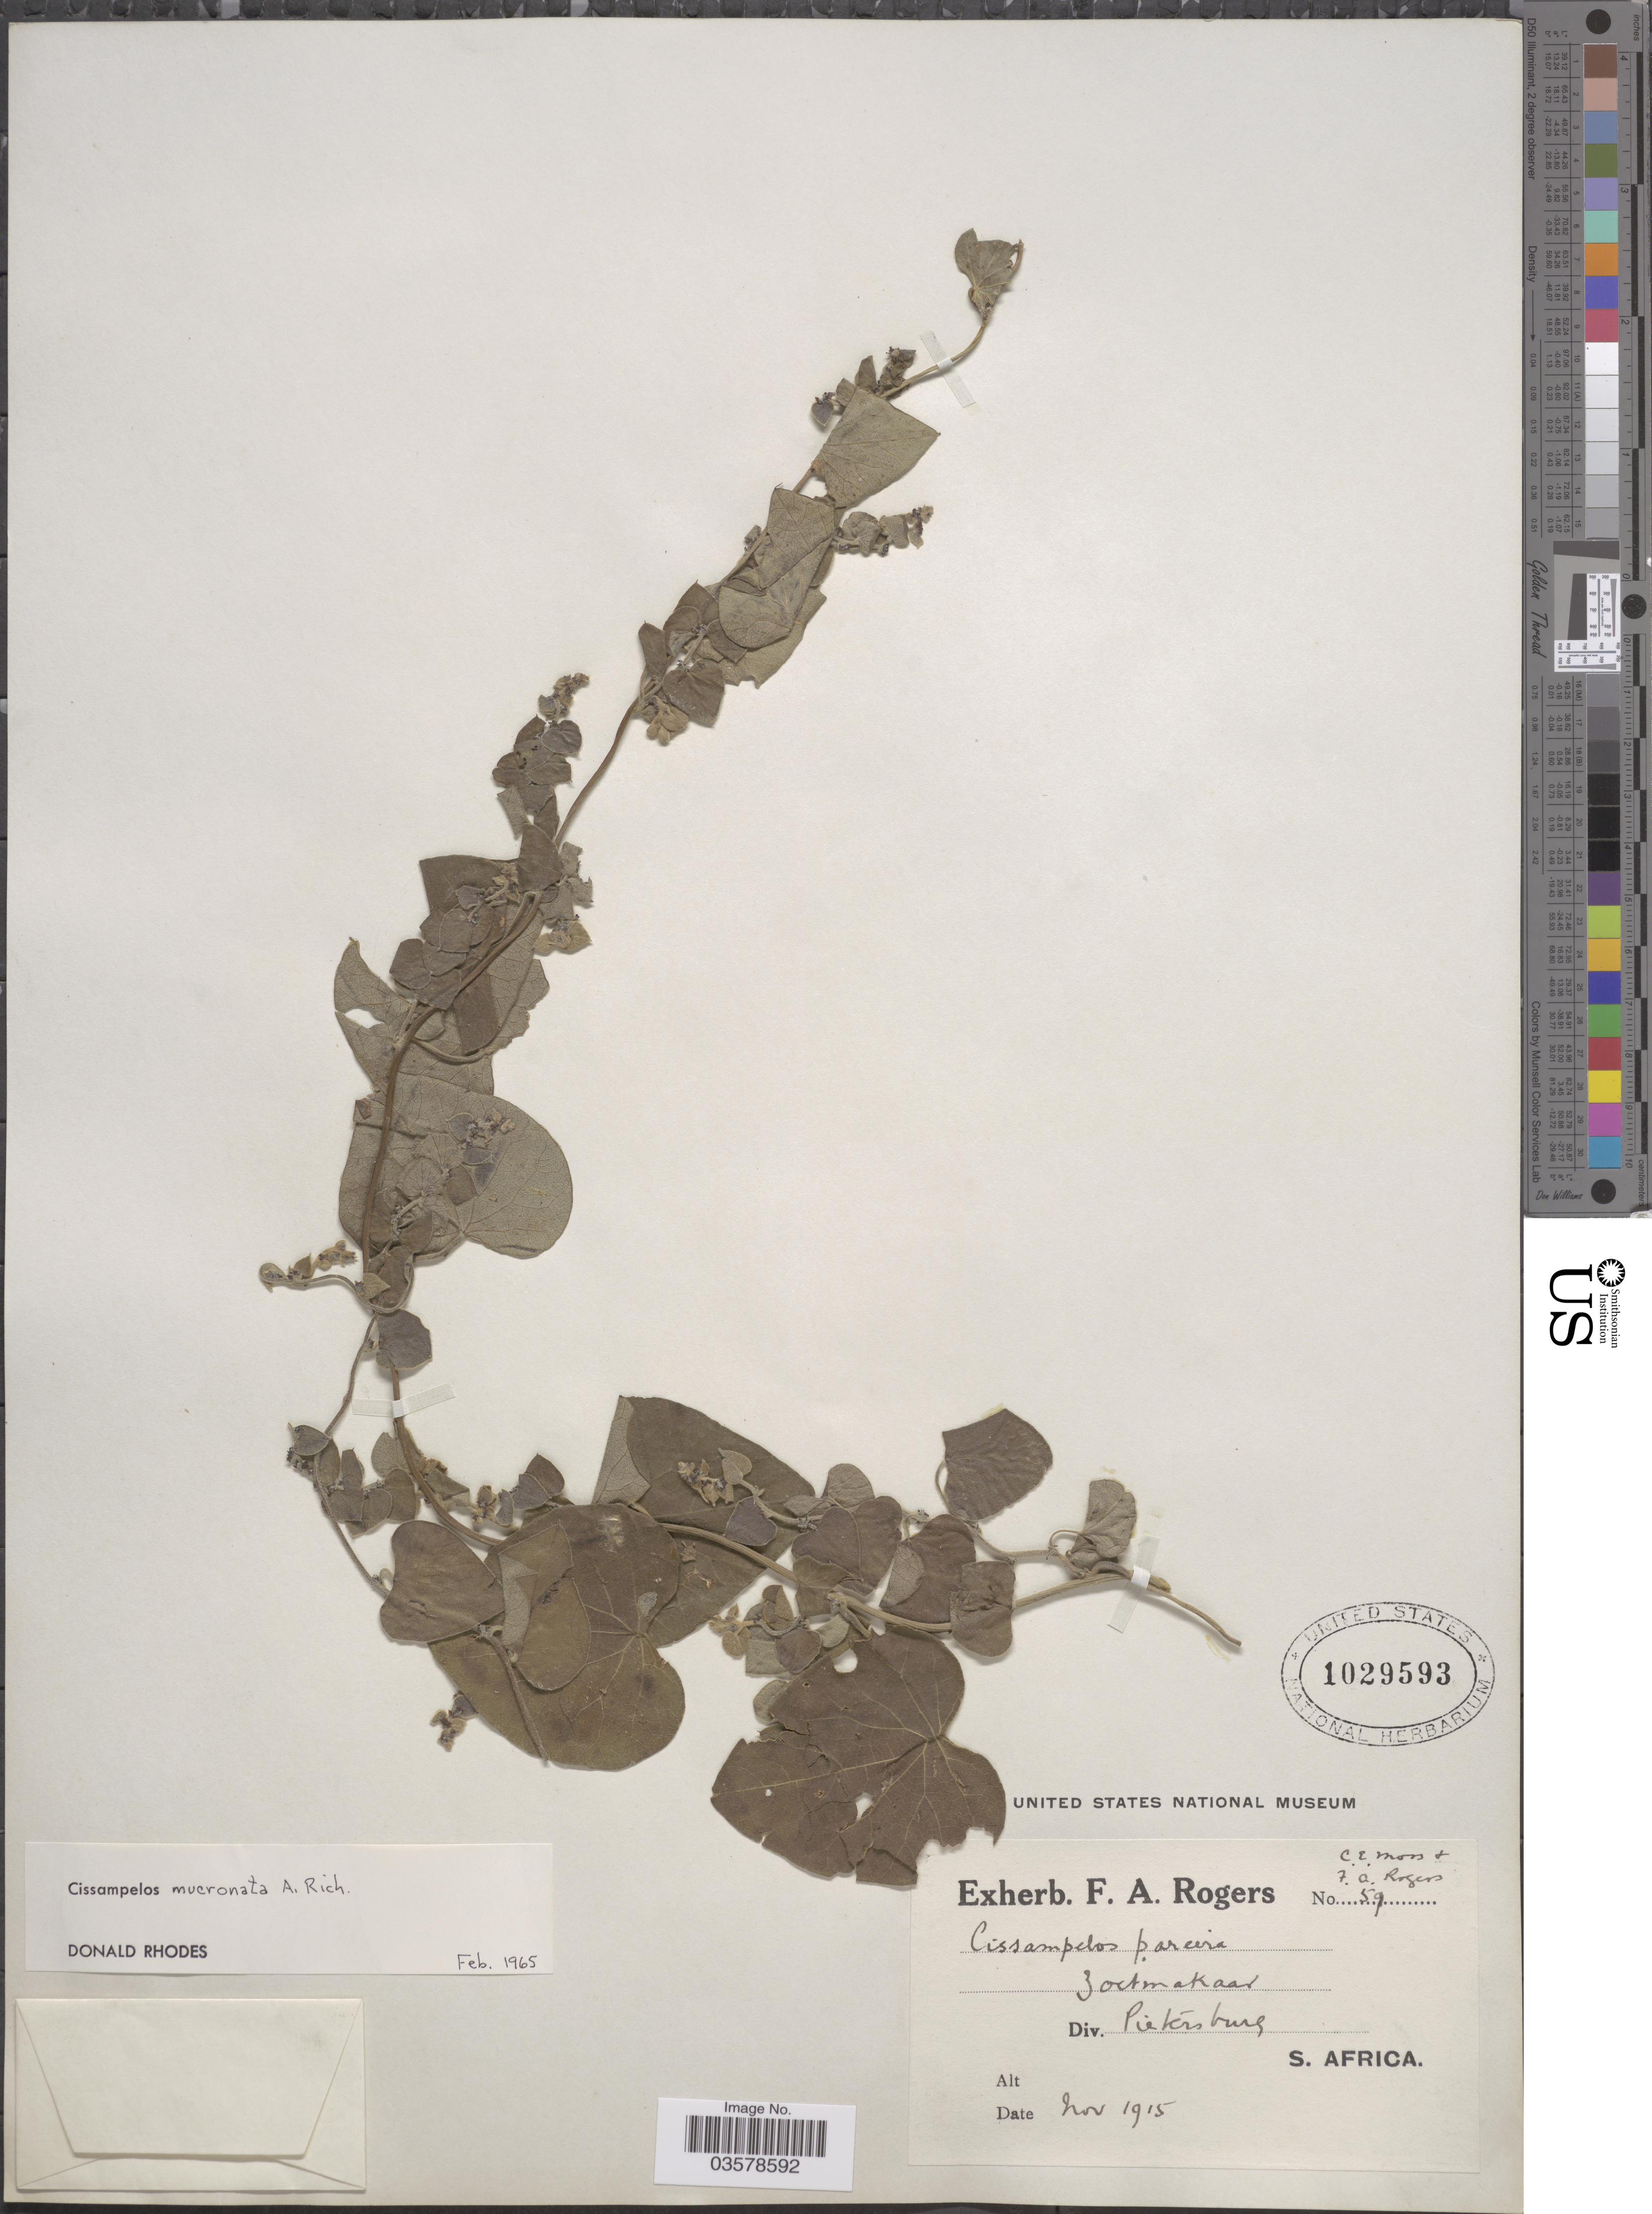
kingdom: Plantae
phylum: Tracheophyta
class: Magnoliopsida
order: Ranunculales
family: Menispermaceae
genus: Cissampelos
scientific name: Cissampelos mucronata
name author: A. Rich.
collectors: C. E. Moss & F. A. Rogers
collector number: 59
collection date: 1915-11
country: South Africa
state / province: Limpopo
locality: Zoekmakaar [Soekmekaar], Div. Pietersburg, S. Africa.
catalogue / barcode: US 1029593